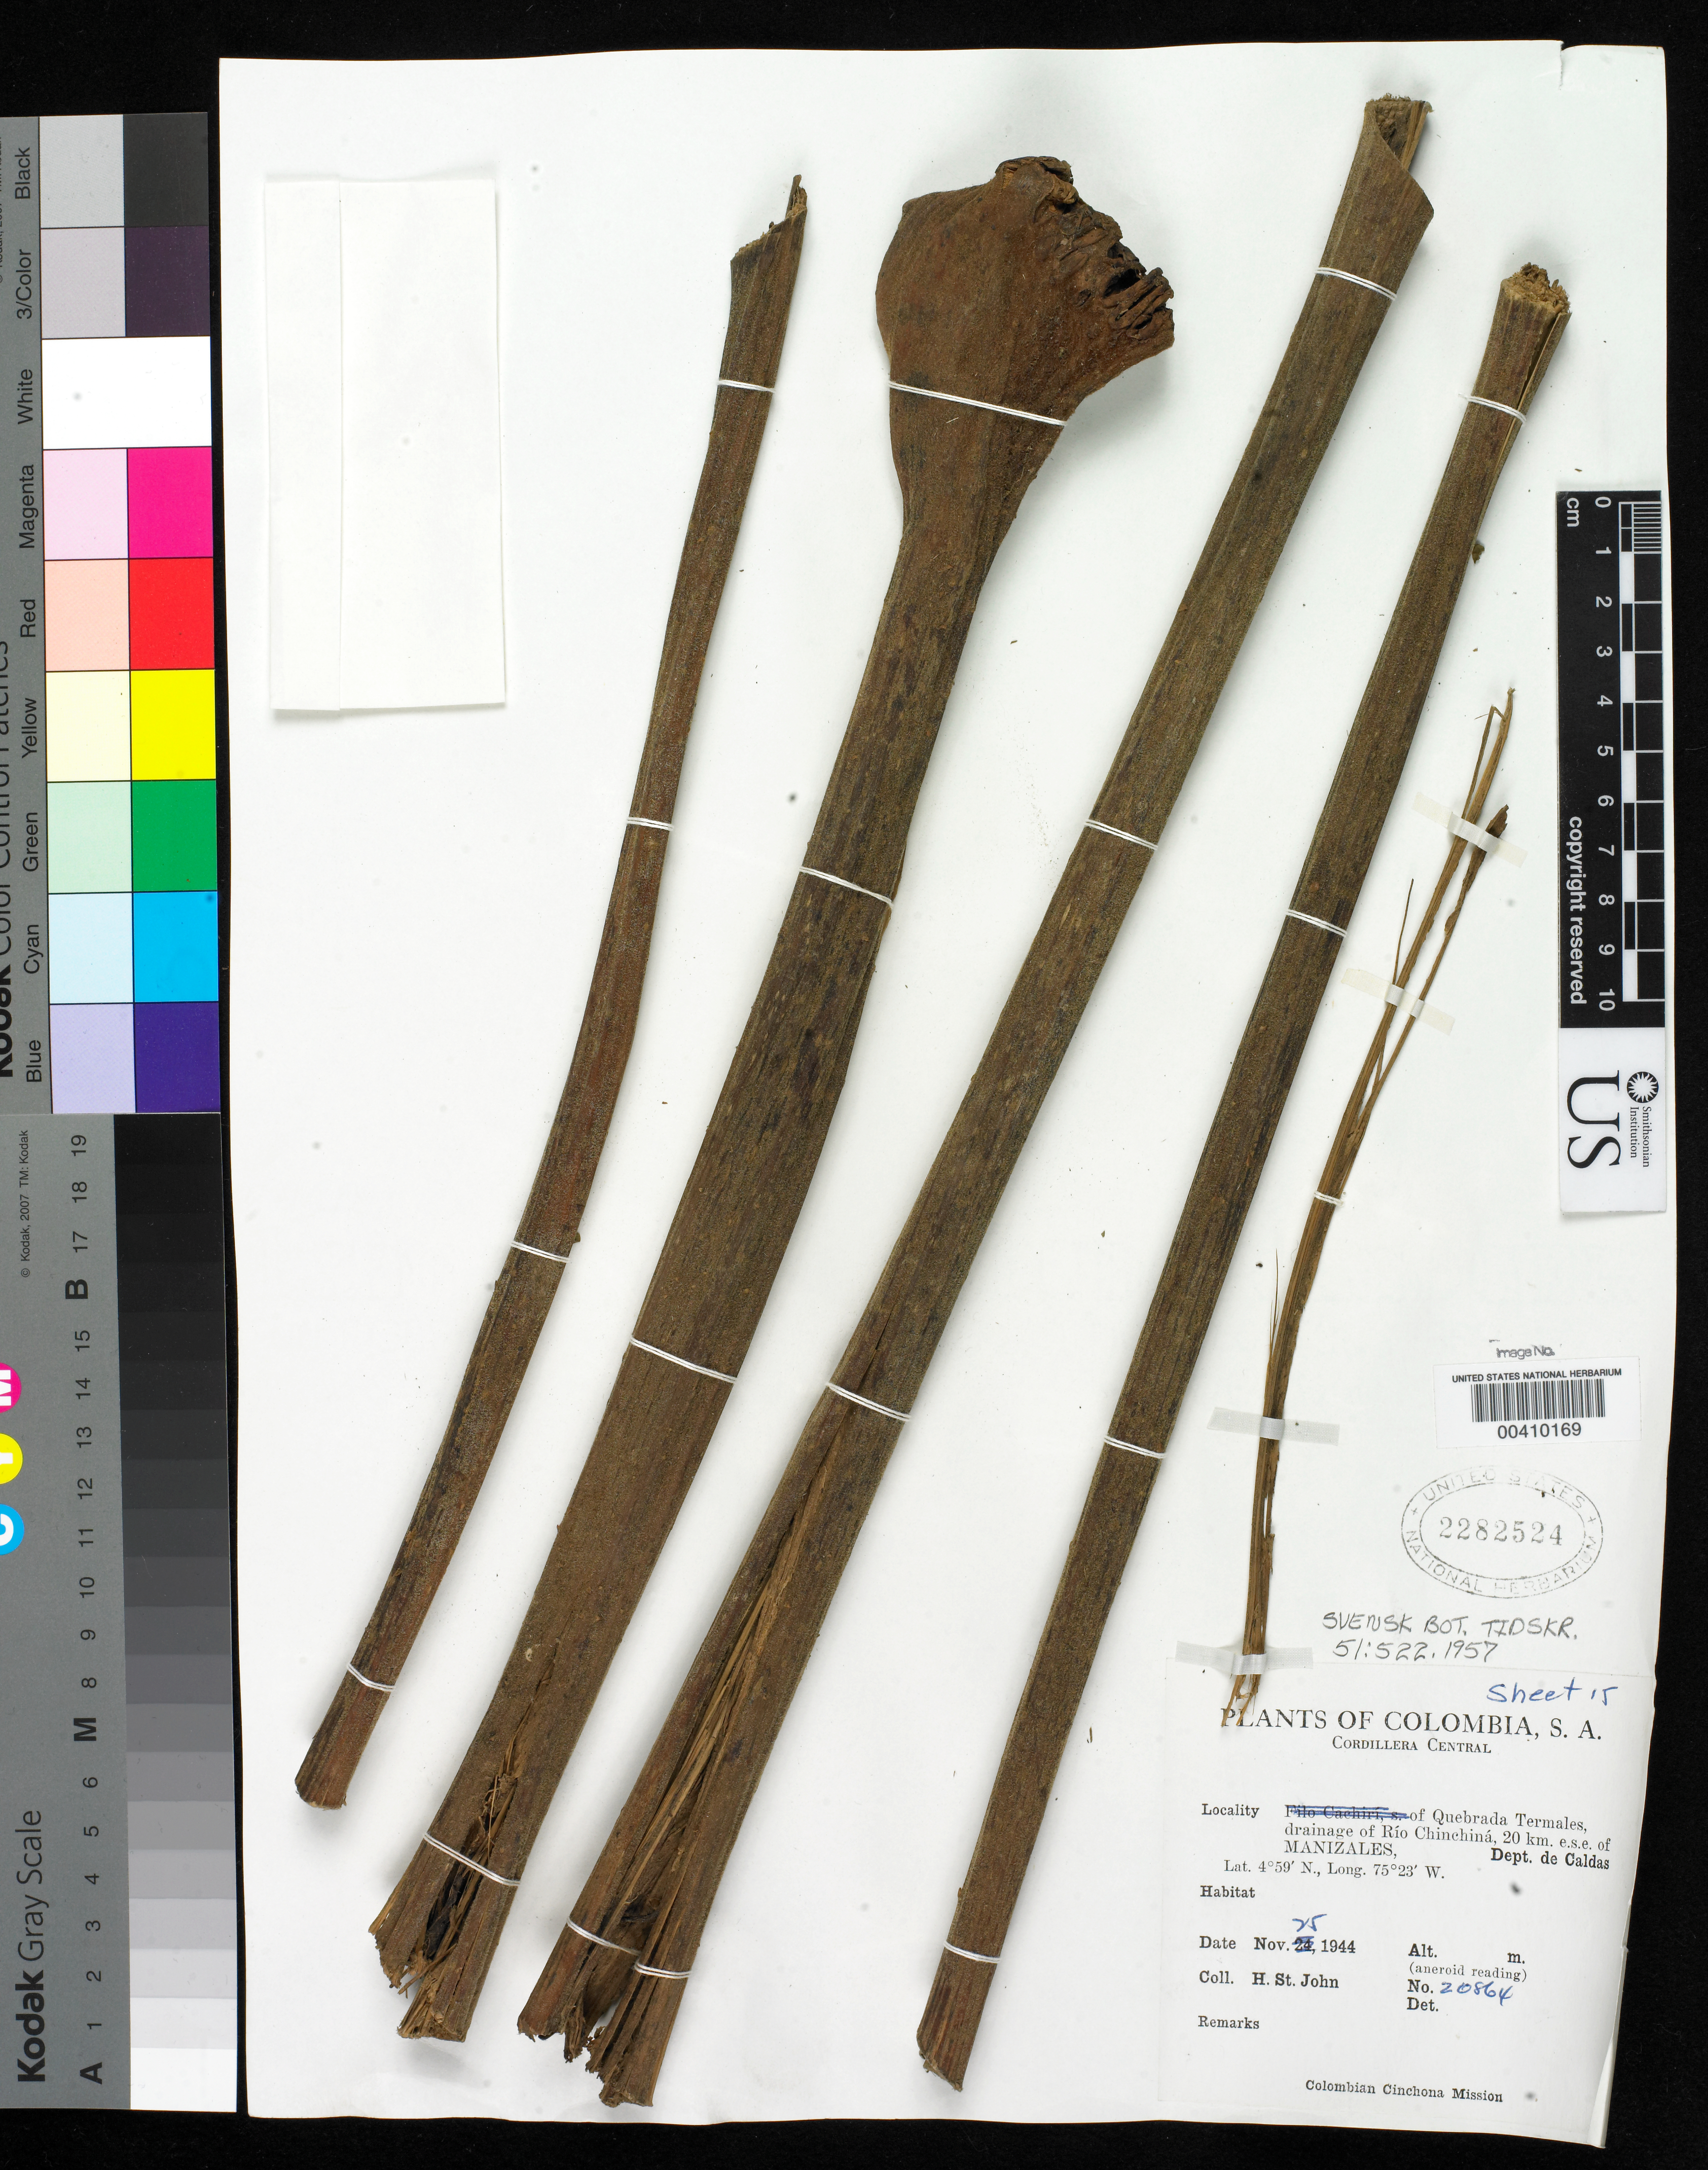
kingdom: Plantae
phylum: Tracheophyta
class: Magnoliopsida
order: Gunnerales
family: Gunneraceae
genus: Gunnera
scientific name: Gunnera magnifica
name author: H. St. John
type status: Holotype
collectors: H. St. John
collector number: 20864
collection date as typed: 25 Nov 1944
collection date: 1944-11-25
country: Colombia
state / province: Caldas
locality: Quebrada Termales, drainage of Rio Chinchina, 20 km ESE of Manizales.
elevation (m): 3170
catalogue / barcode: US 2282524